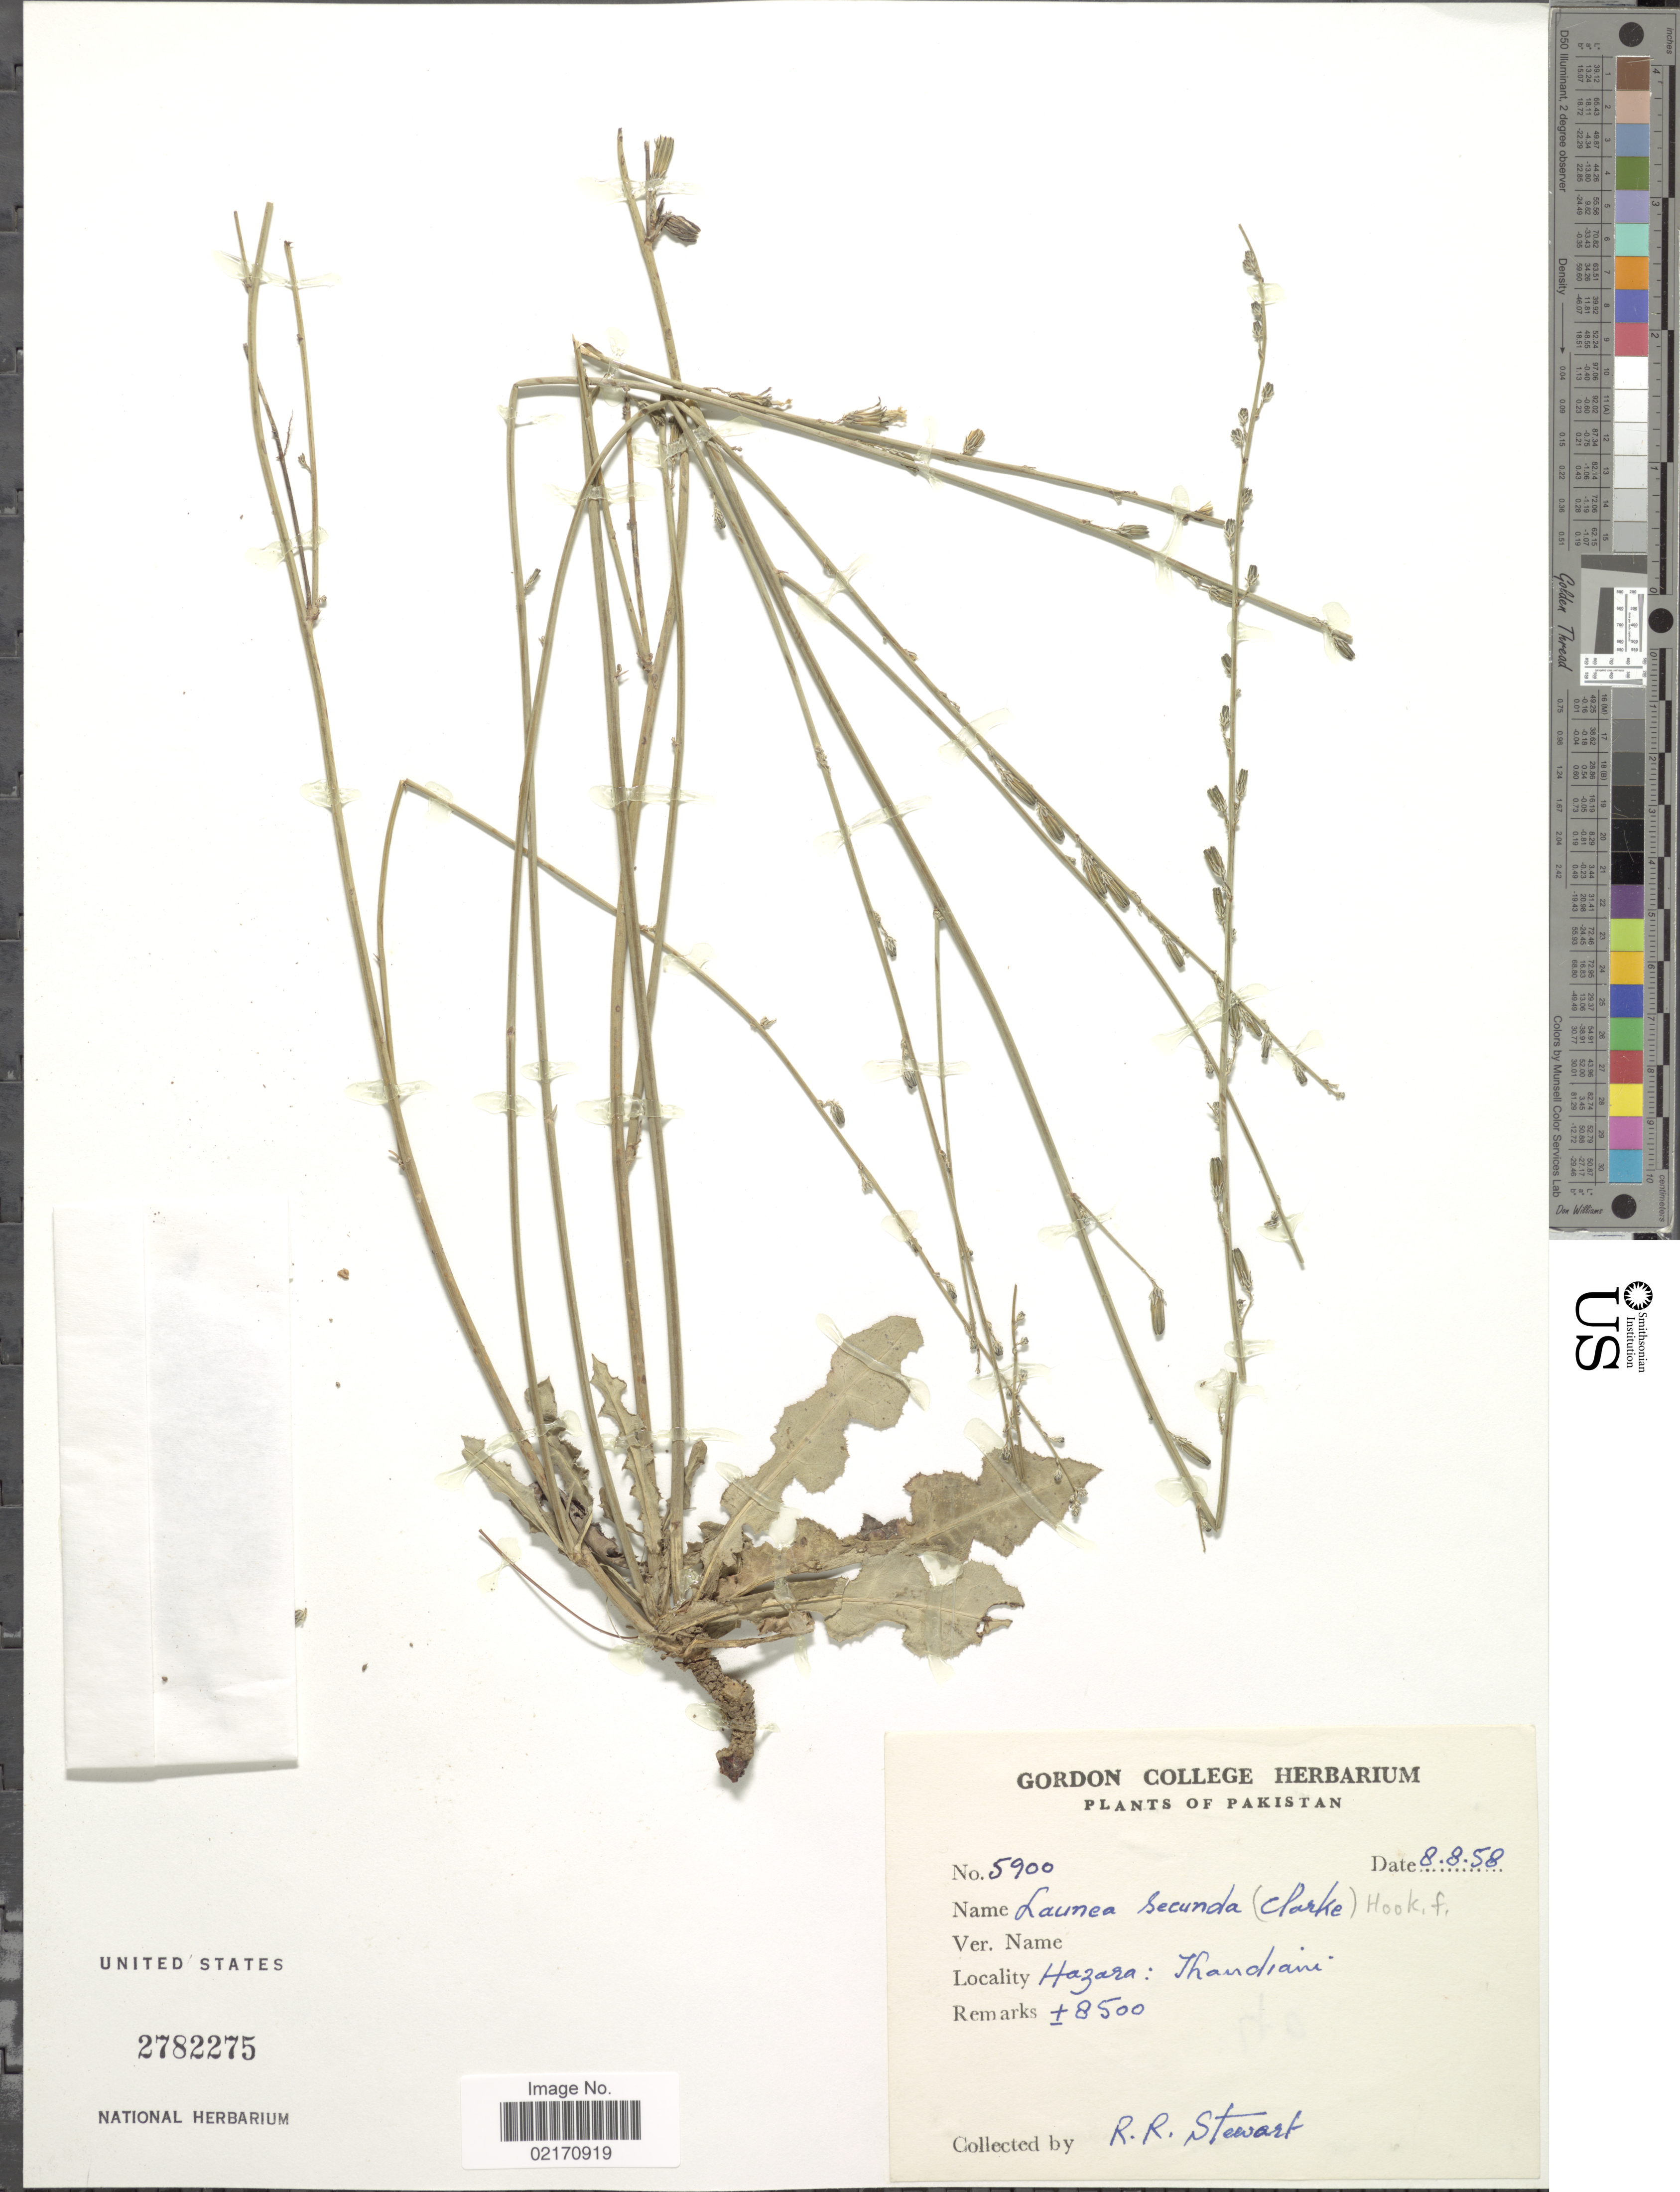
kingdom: Plantae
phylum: Tracheophyta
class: Magnoliopsida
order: Asterales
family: Asteraceae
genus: Launaea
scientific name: Launaea secunda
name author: (C.B. Clarke) Hook. f.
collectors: R. R. Stewart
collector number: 5900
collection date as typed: Transcribed d/m/y: 8/8/58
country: Pakistan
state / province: Khyber Pakhtunkhwa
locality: Hazara, Thandiani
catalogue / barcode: US 2782275